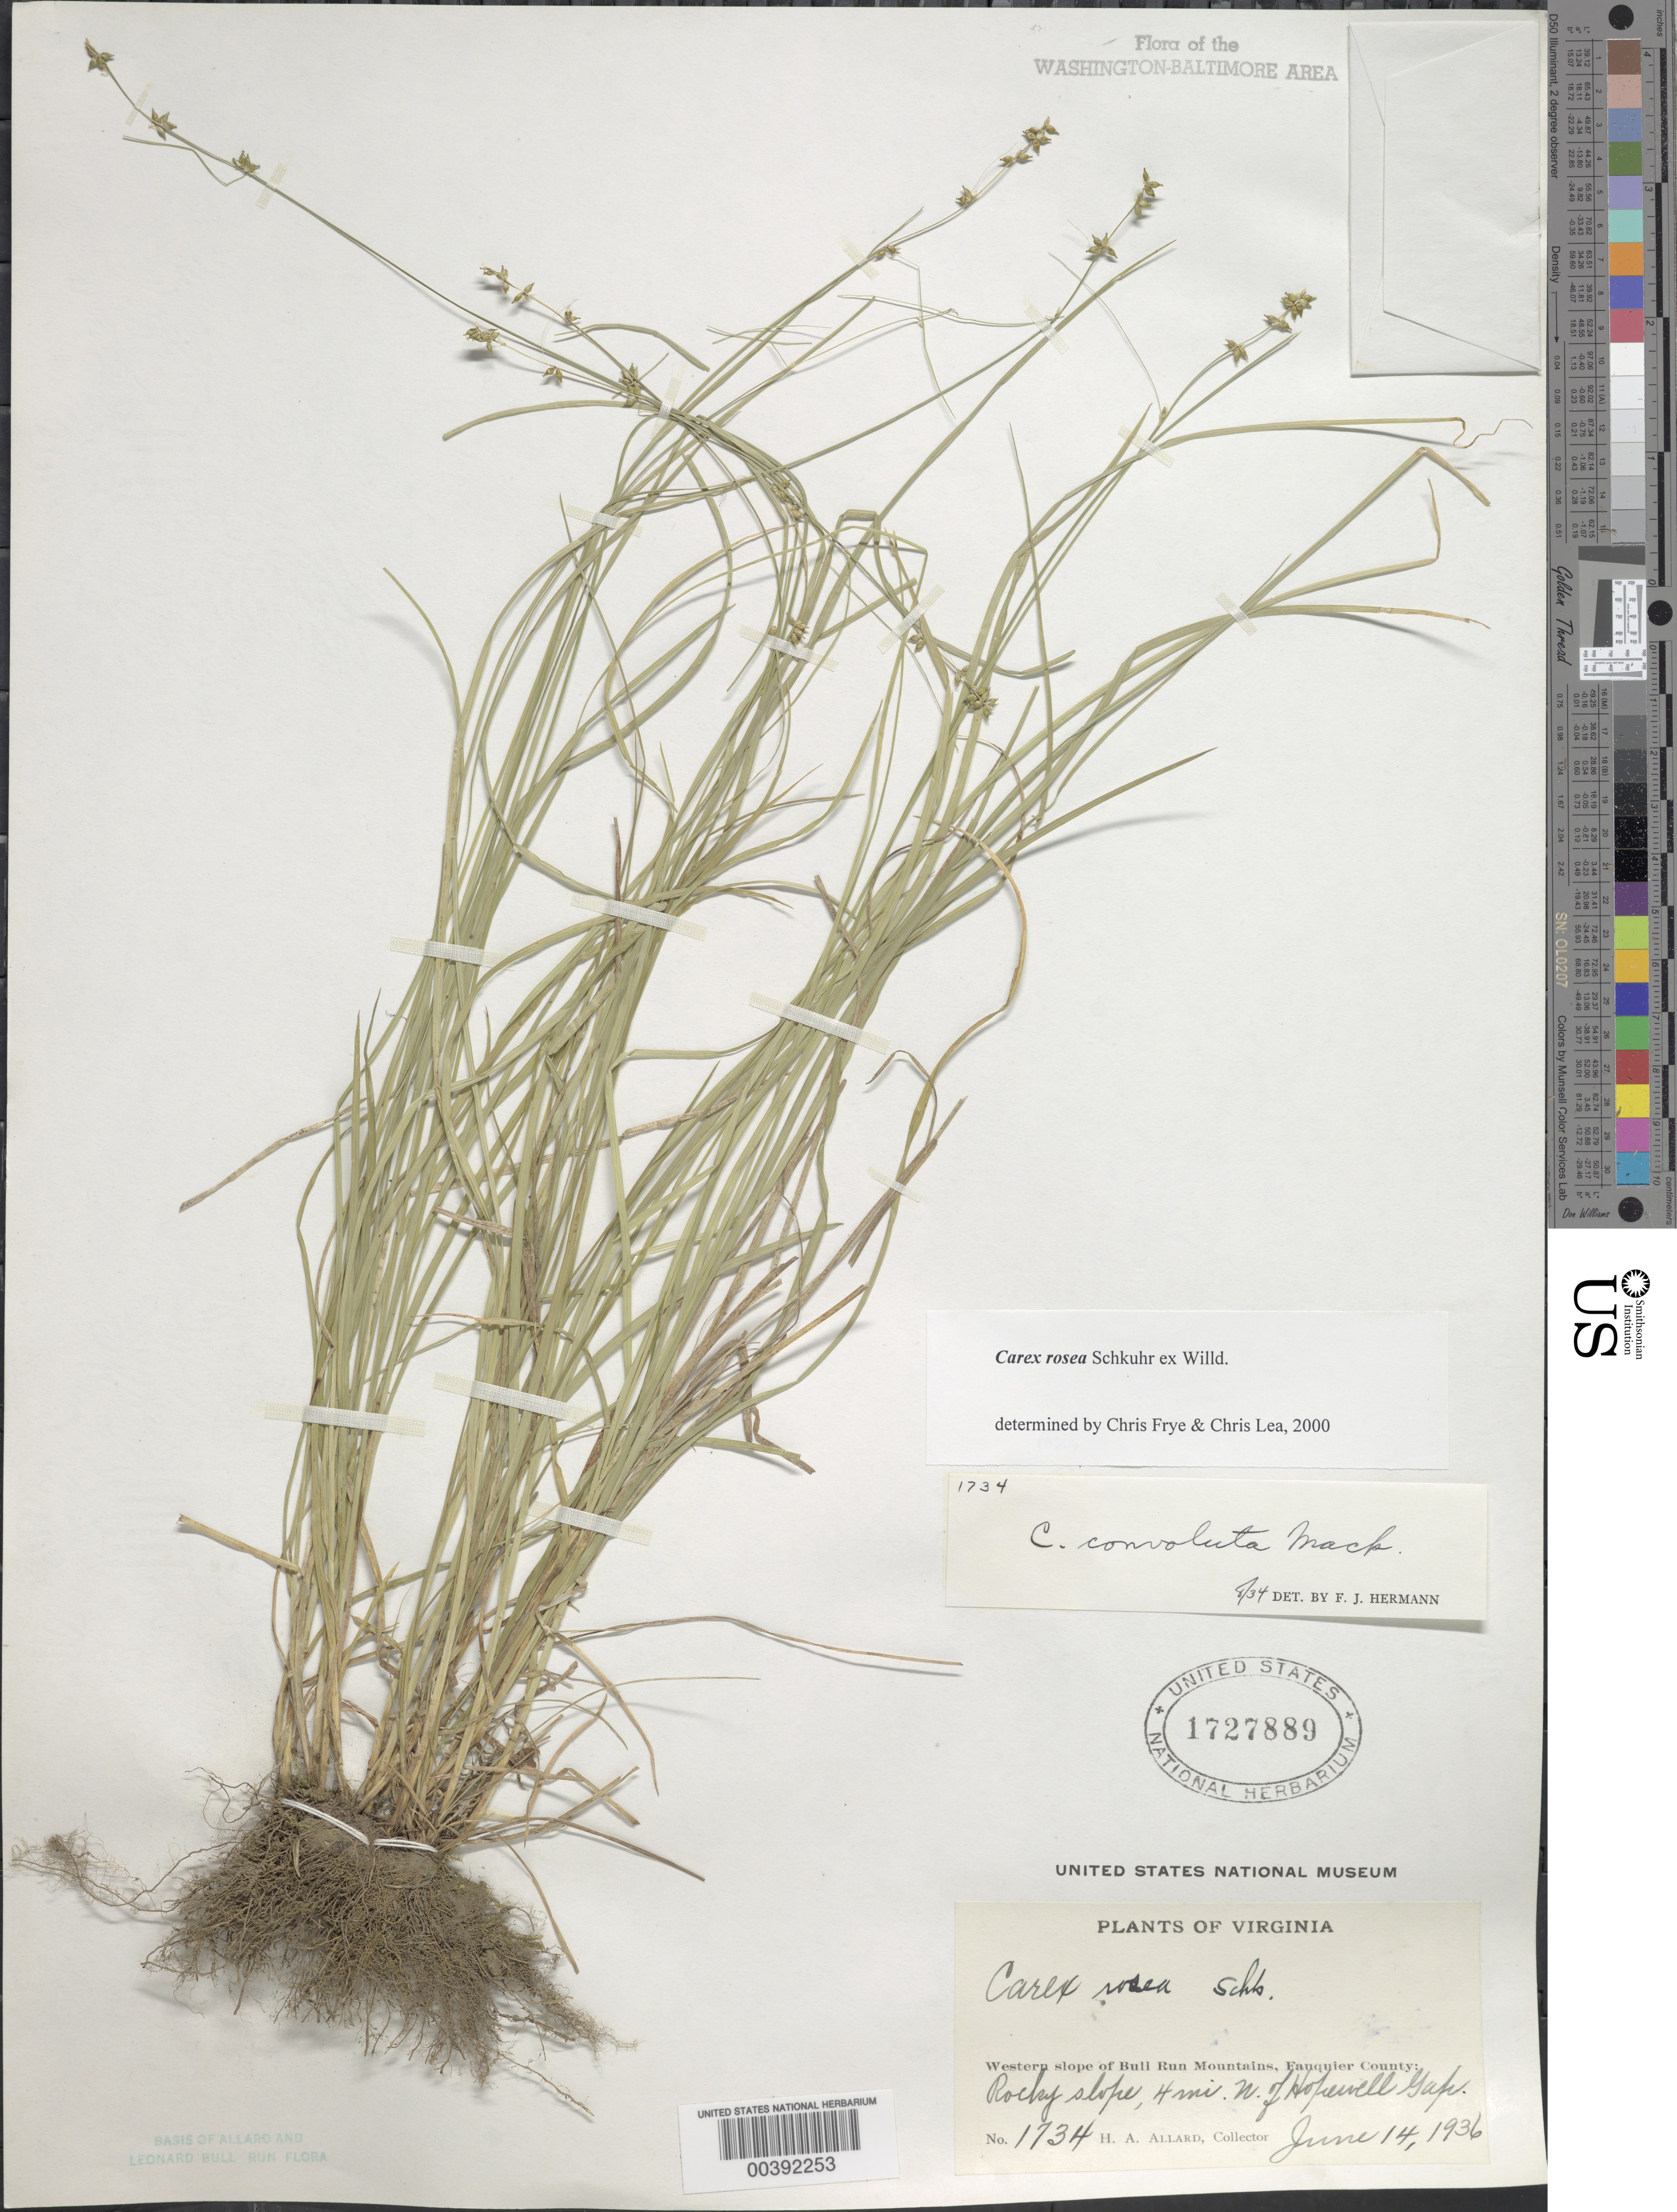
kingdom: Plantae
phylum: Tracheophyta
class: Liliopsida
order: Poales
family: Cyperaceae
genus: Carex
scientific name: Carex rosea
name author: Willd.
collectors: H. A. Allard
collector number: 1734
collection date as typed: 14 Jun 1936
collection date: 1936-06-14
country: United States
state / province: Virginia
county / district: Fauquier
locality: North of Hopewell Gap Bull Run Mts.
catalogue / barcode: US 1727889